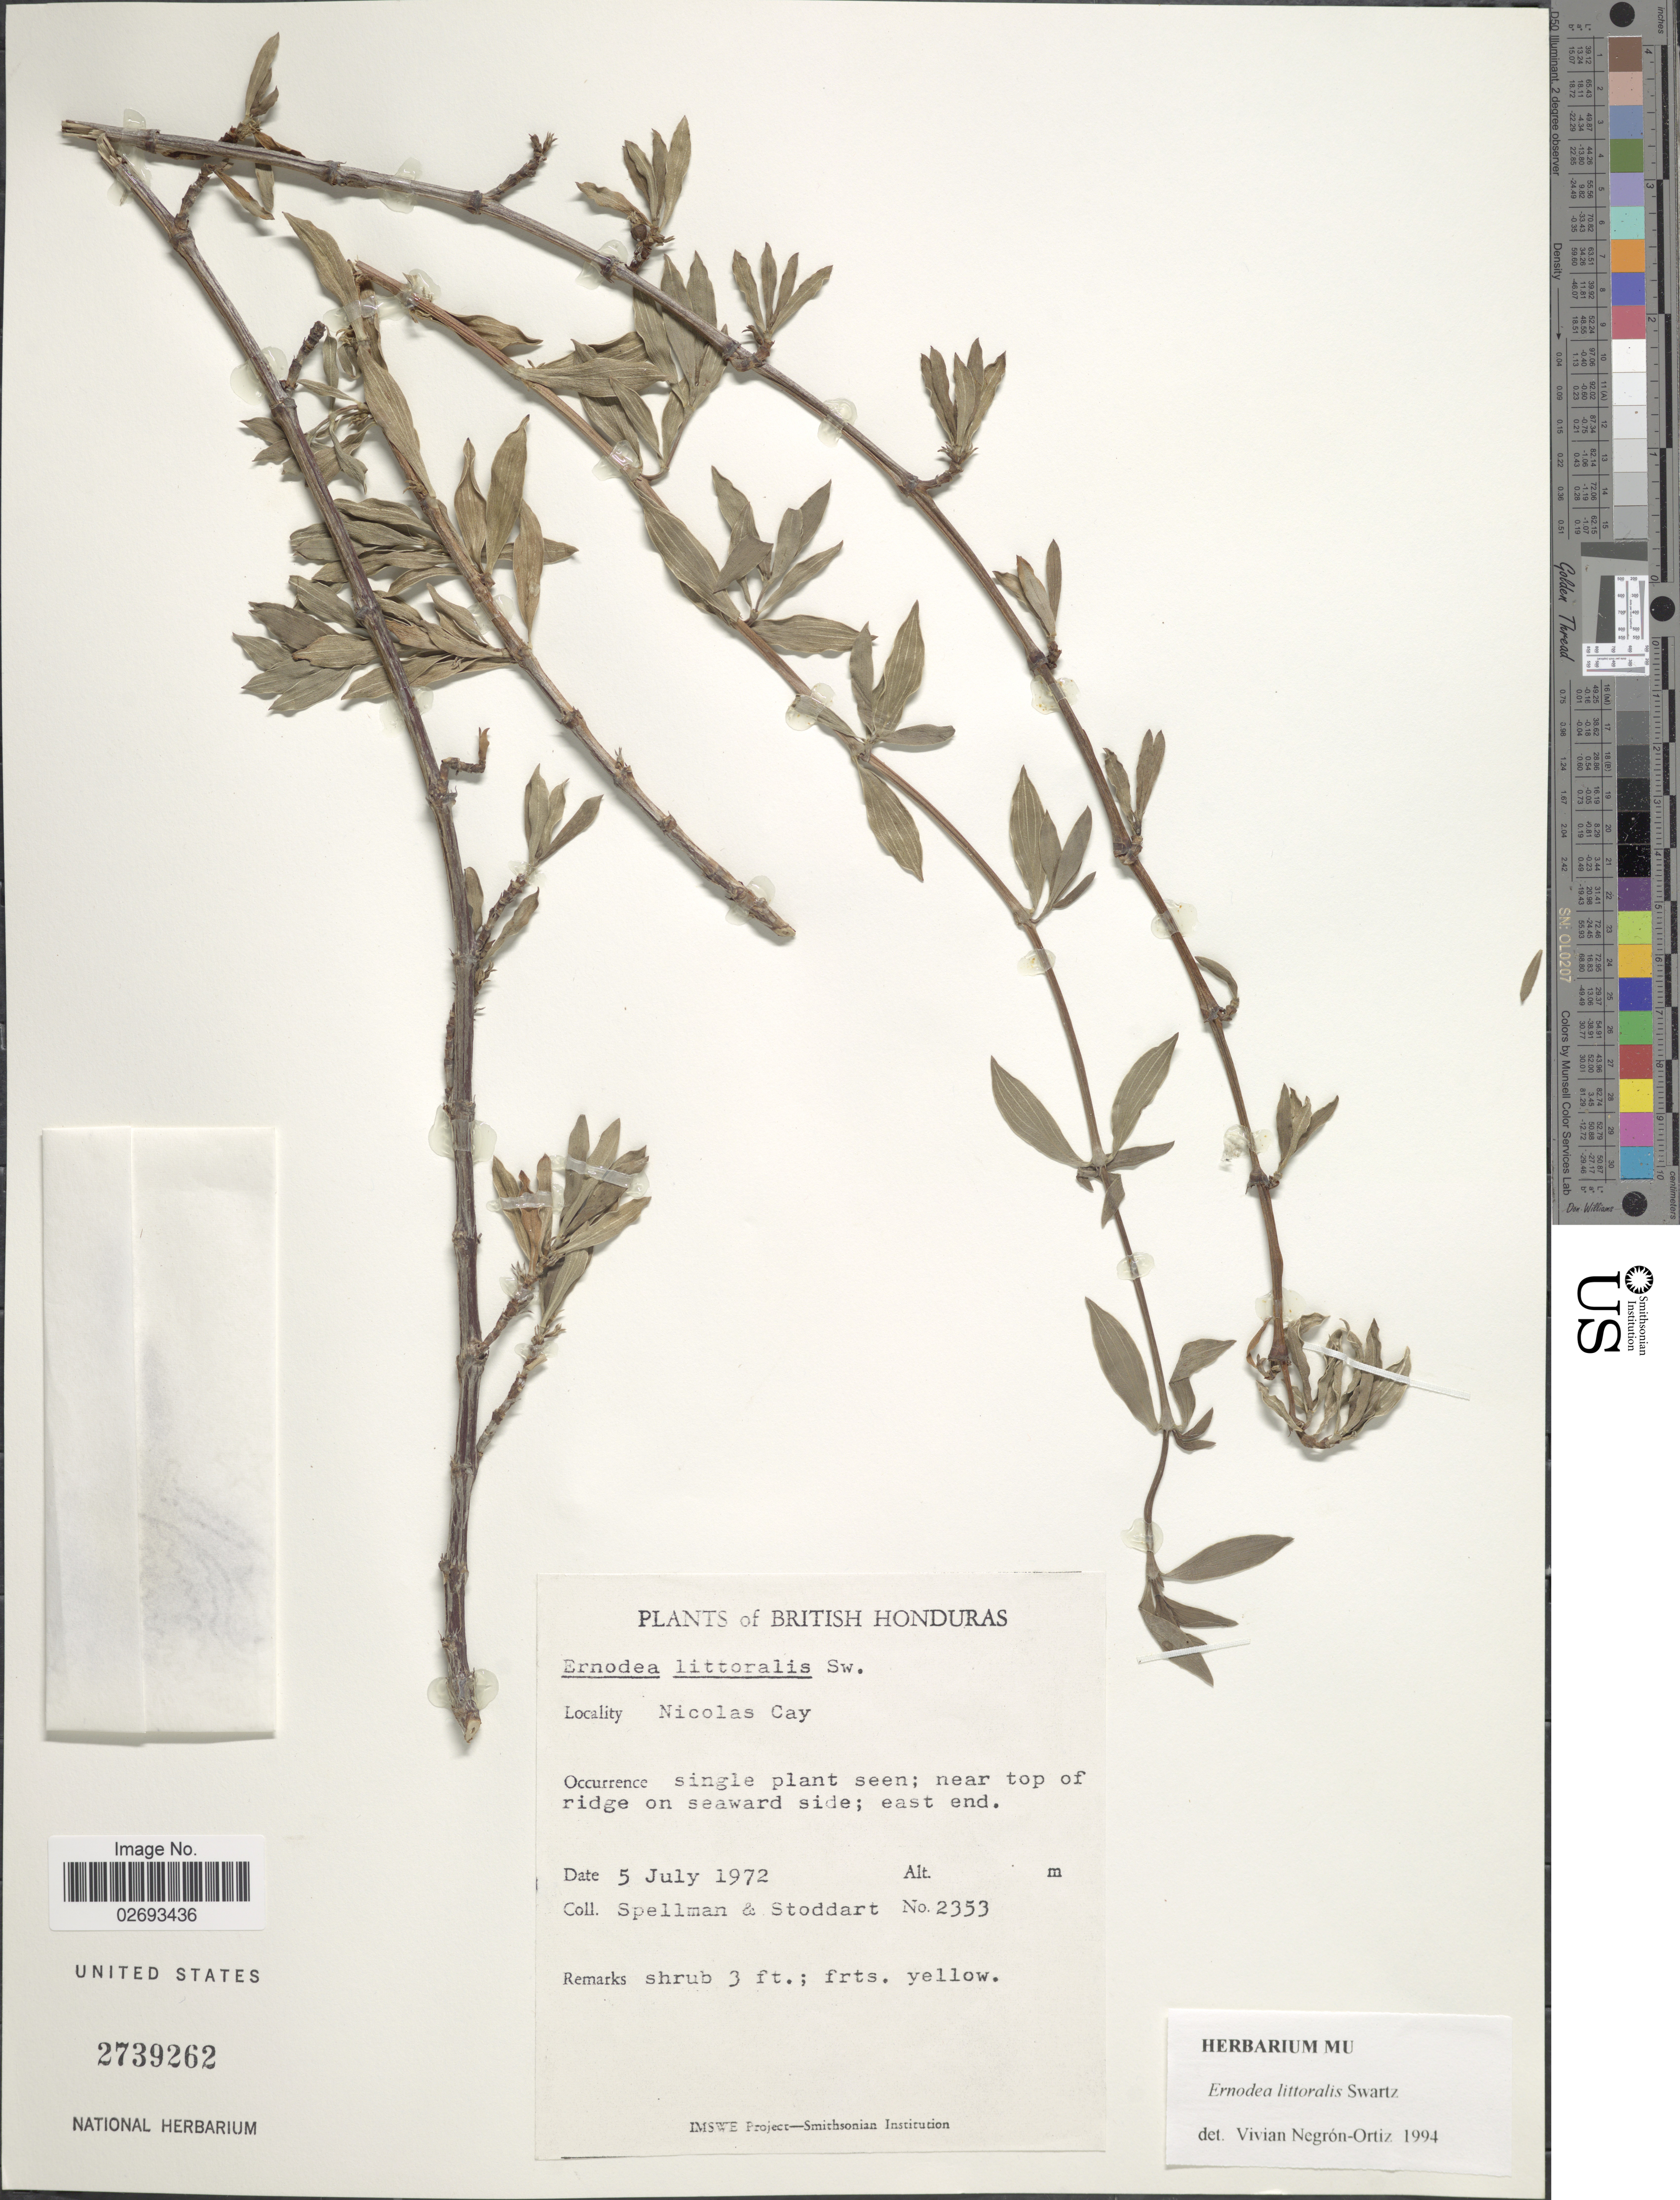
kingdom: Plantae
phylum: Tracheophyta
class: Magnoliopsida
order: Gentianales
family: Rubiaceae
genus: Ernodea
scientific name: Ernodea littoralis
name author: Sw.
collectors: Spellman, -- & -. Stoddart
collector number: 2353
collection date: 1972-07-05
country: Belize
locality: British Honduras, Nicolas Cay; east end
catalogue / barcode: US 2739262